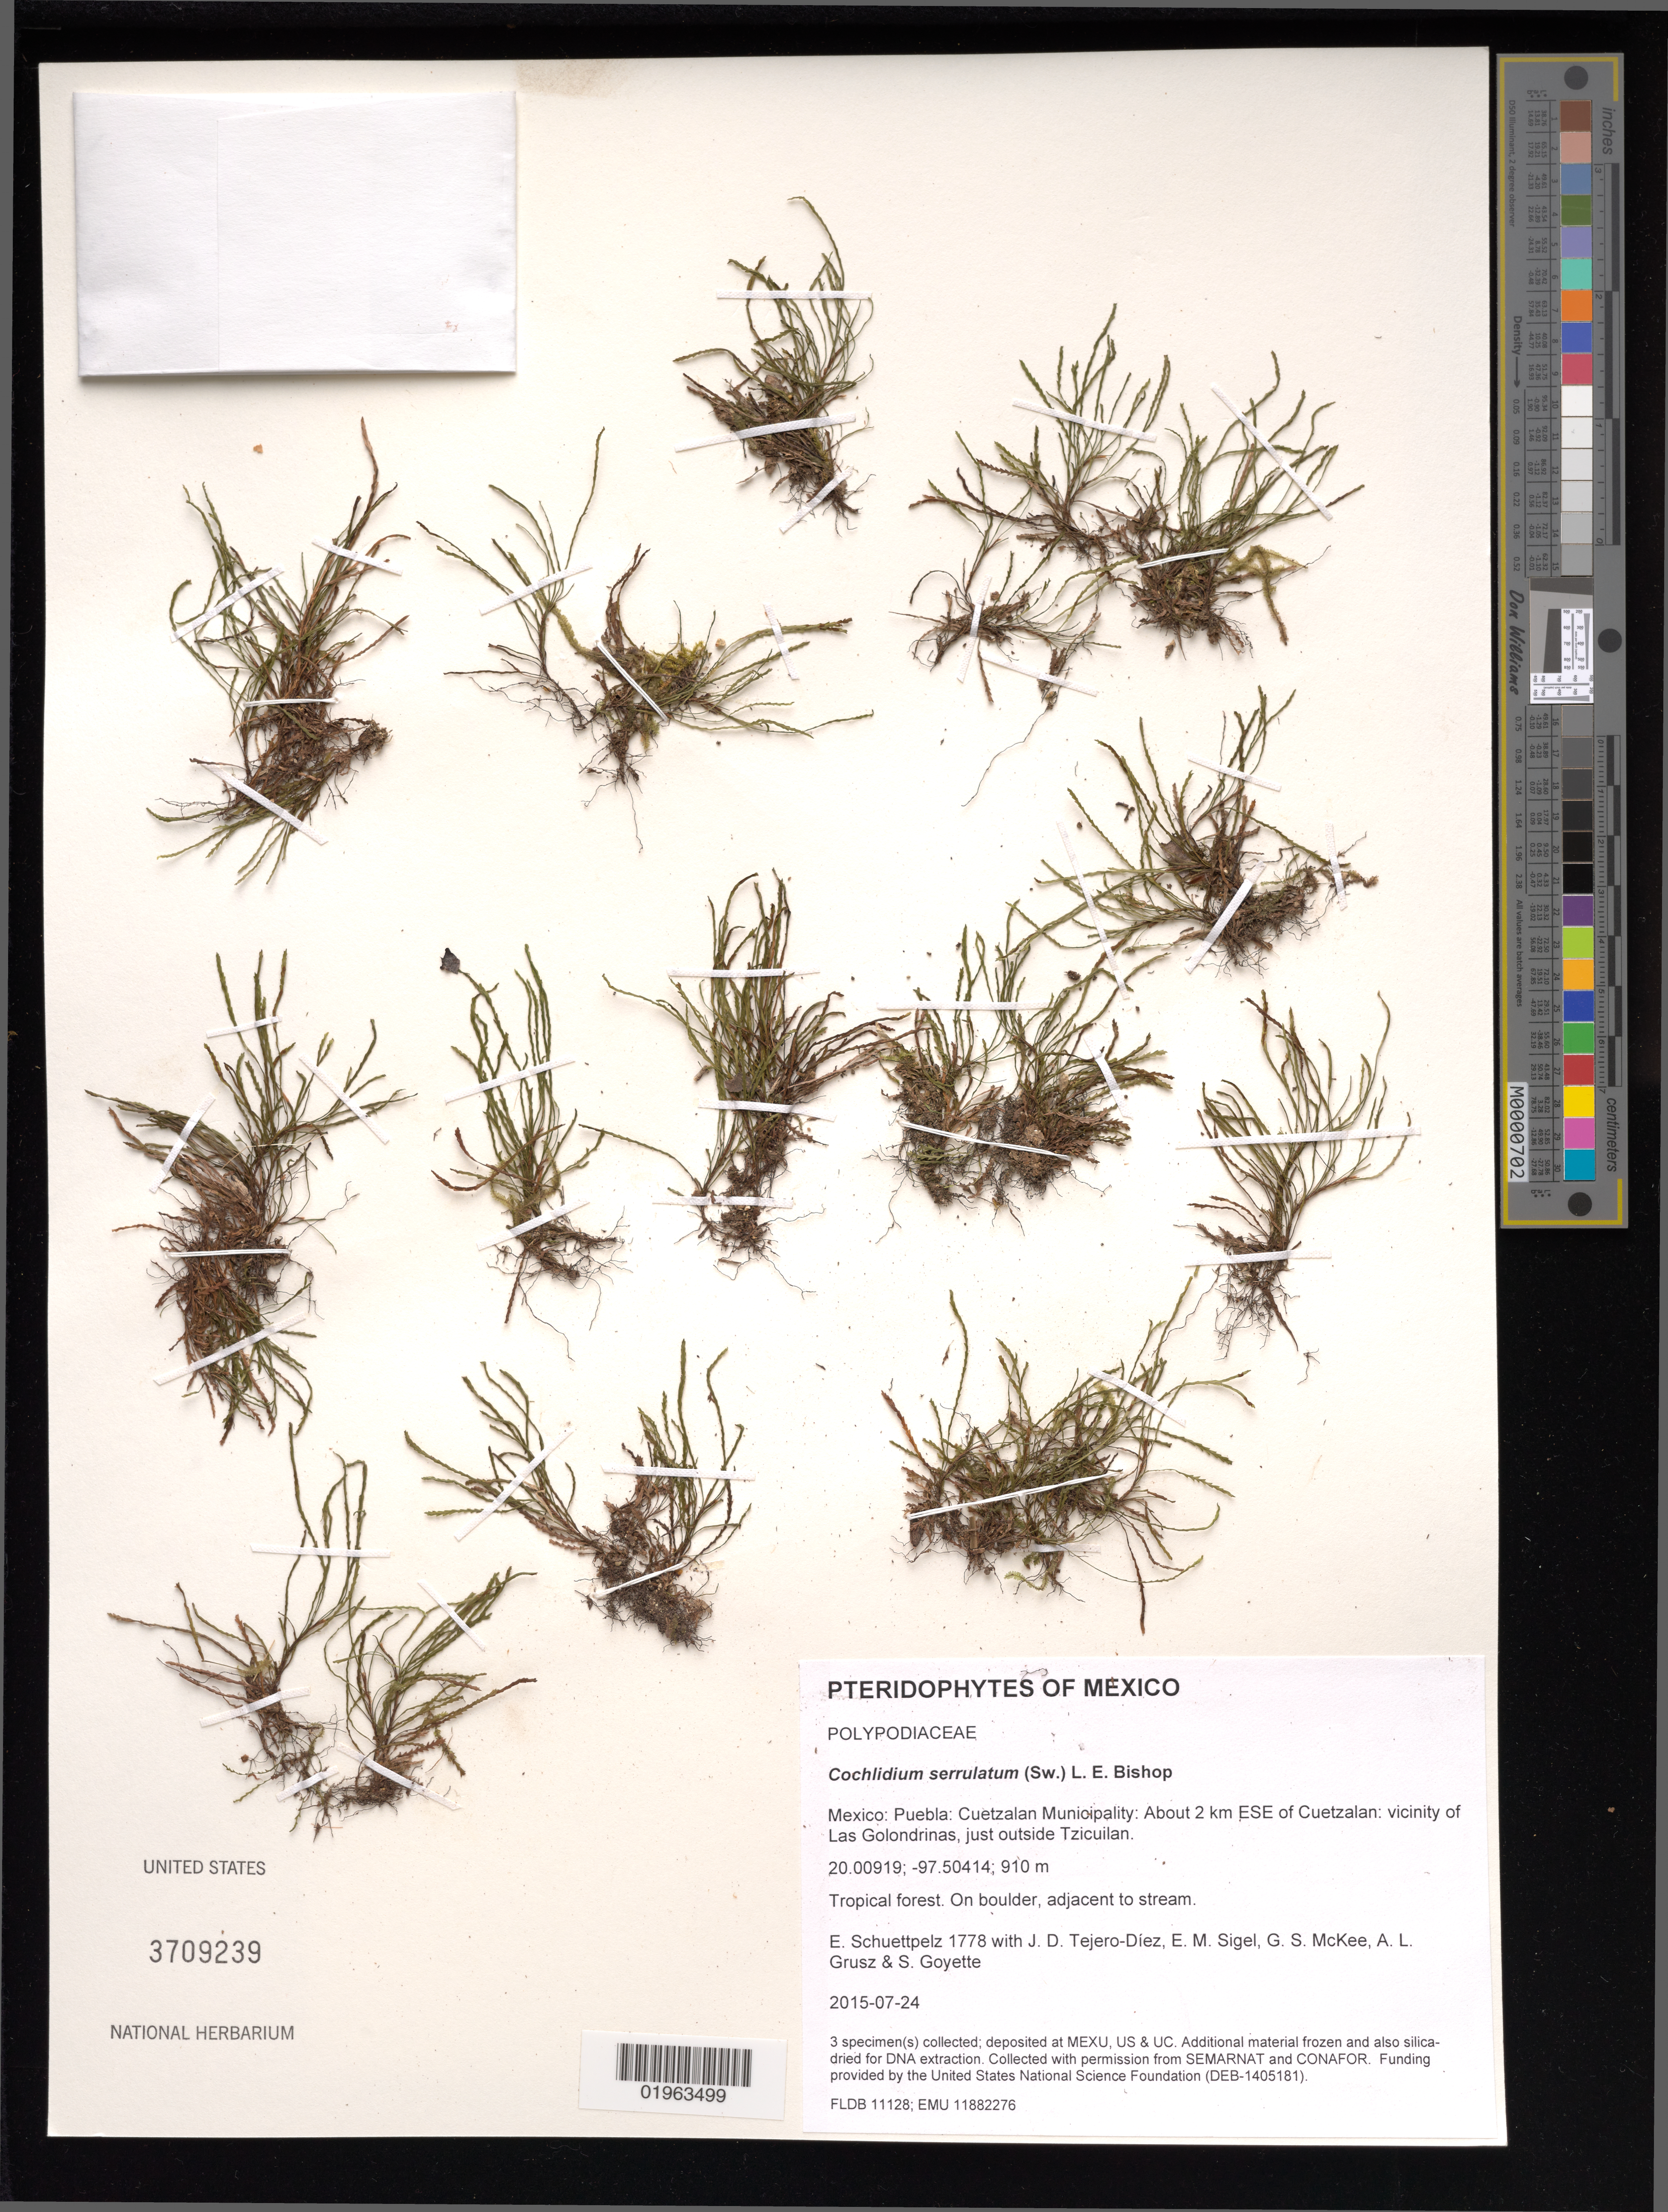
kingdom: Plantae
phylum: Tracheophyta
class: Polypodiopsida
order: Polypodiales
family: Polypodiaceae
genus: Cochlidium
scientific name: Cochlidium serrulatum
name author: (Sw.) L.E. Bishop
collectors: E. Schuettpelz, D. Tejero-Díez, E. M. Sigel, G. S. McKee & A. Grusz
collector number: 1778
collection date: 2015-07-24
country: Mexico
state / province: Puebla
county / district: Cuetzalan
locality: About 2 km ESE of Cuetzalan: vicinity of Las Golondrinas, just outside Tzicuilan.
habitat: Tropical forest.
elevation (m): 910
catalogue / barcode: US 3709239